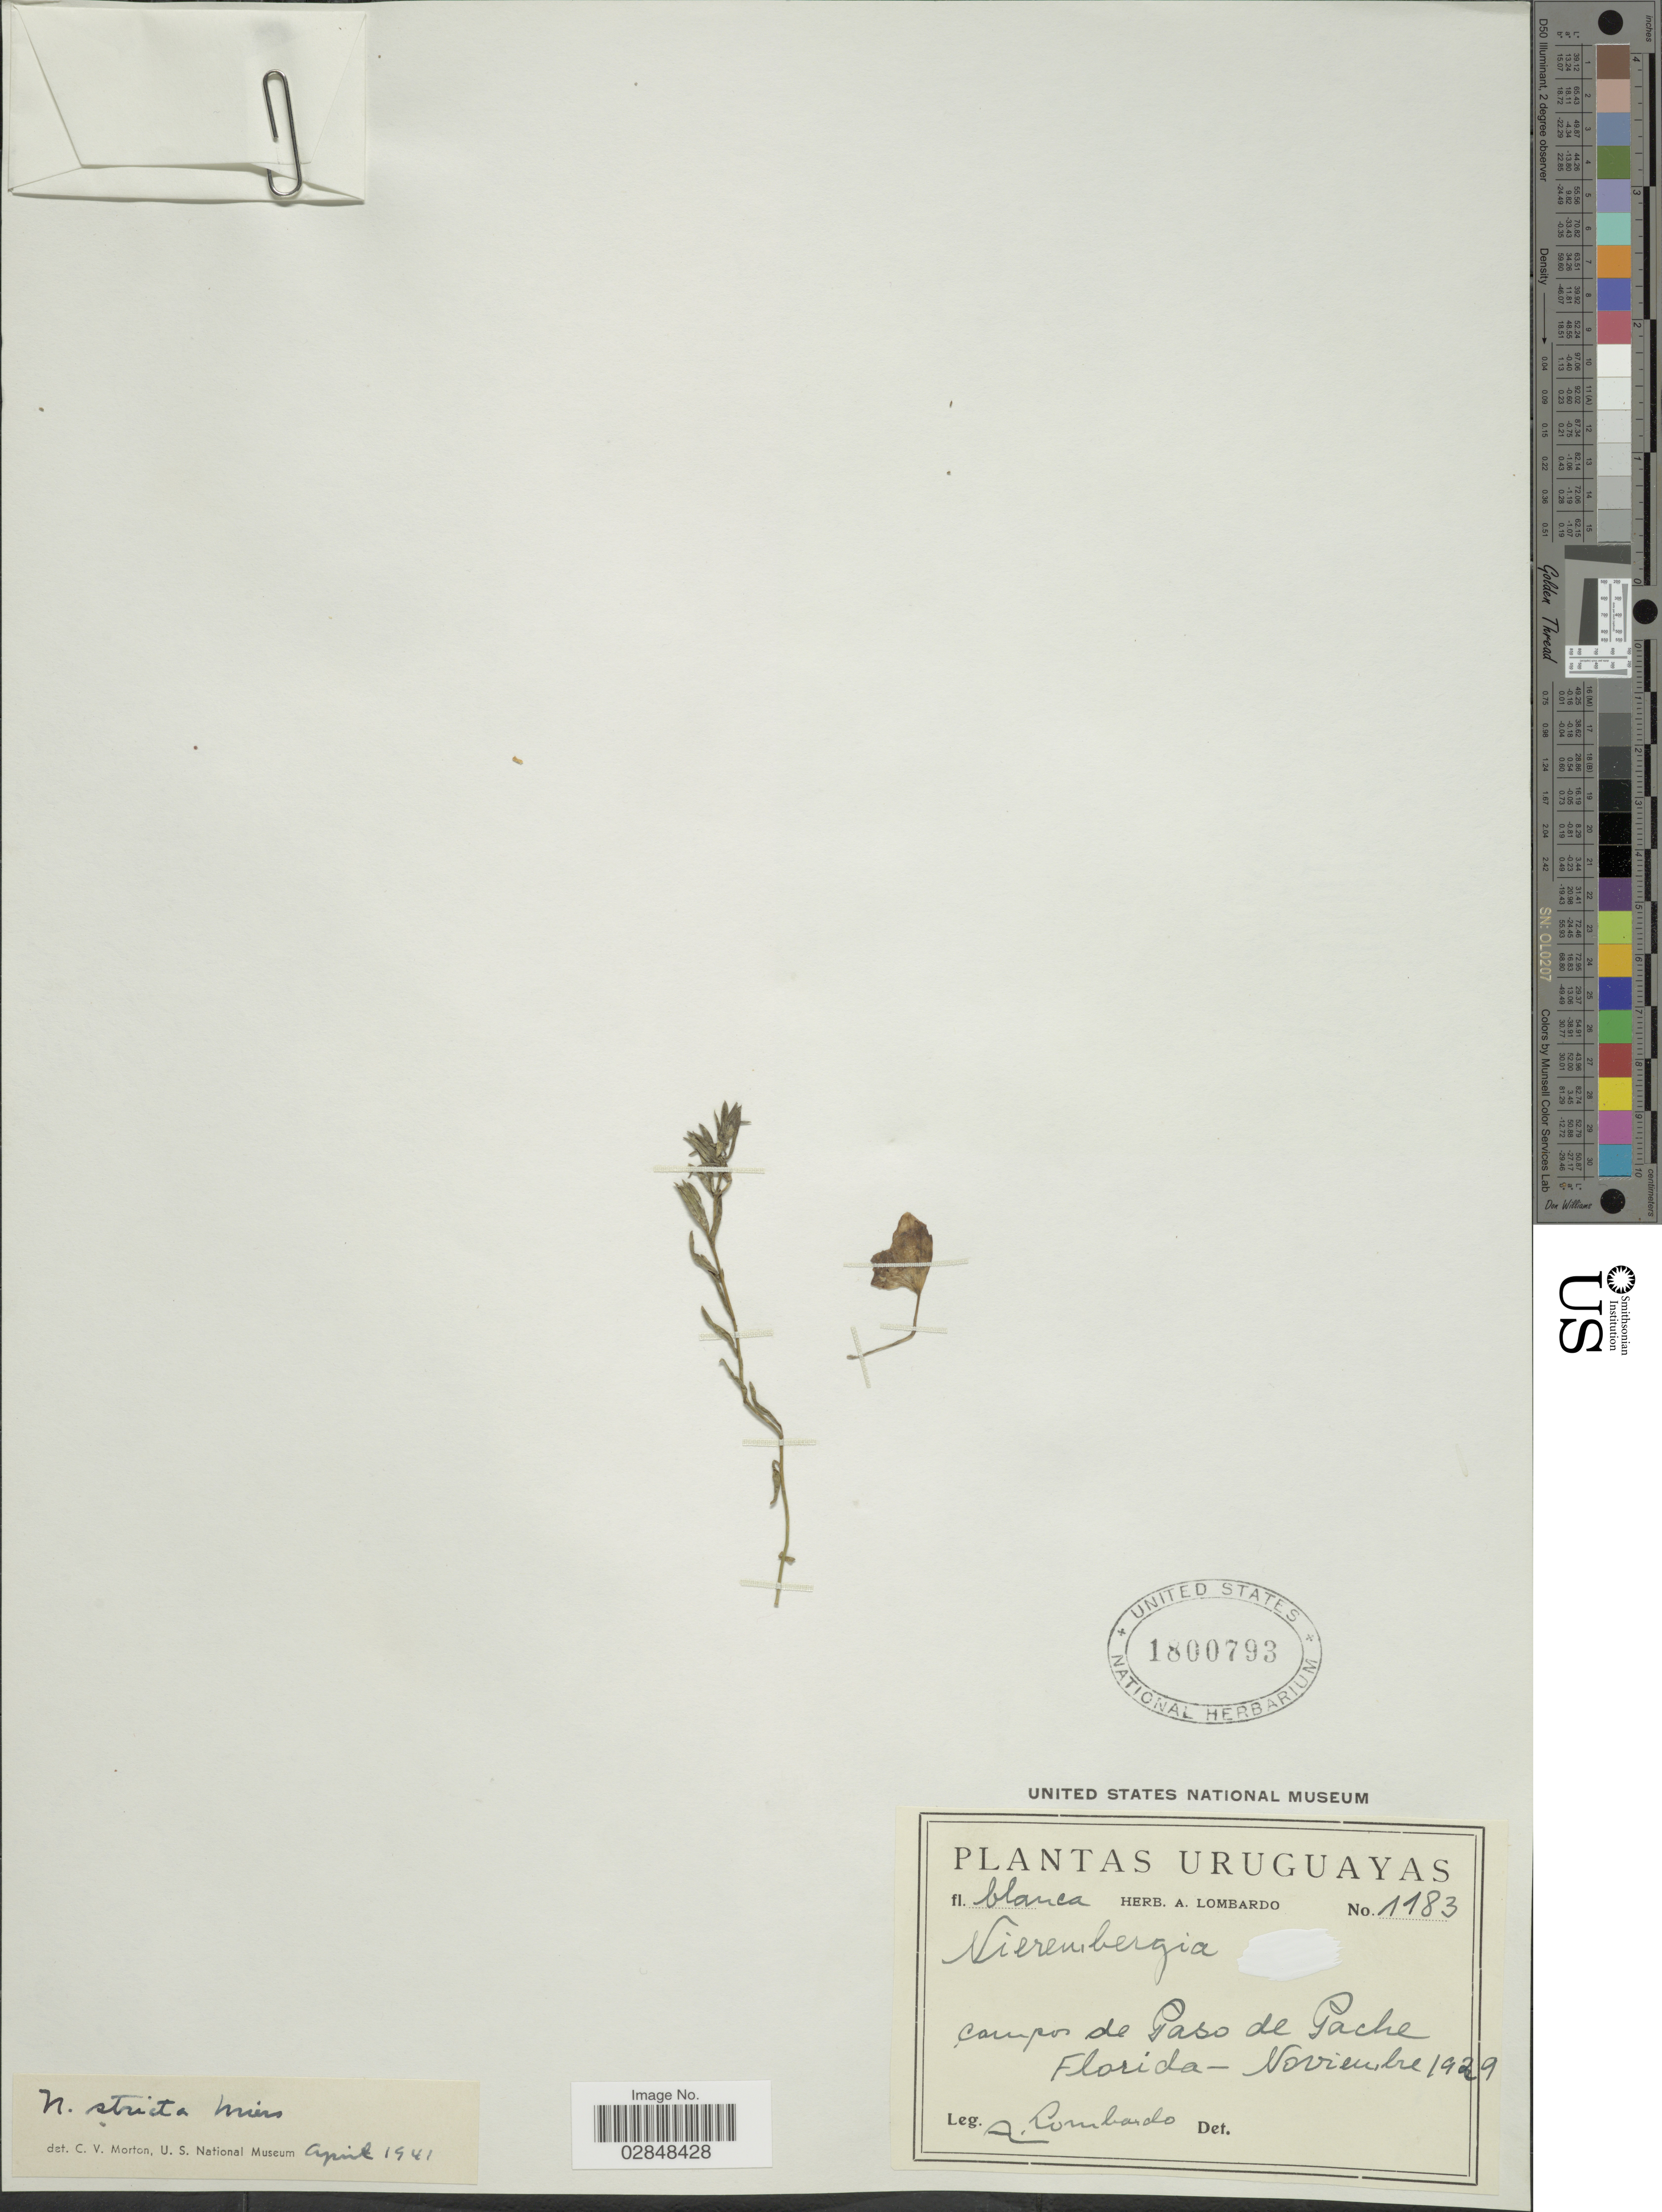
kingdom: Plantae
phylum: Tracheophyta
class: Magnoliopsida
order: Solanales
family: Solanaceae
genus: Nierembergia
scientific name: Nierembergia stricta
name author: Miers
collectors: A. Lombardo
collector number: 1183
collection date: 1929-11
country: Uruguay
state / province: Florida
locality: Campos de Paso de Pache.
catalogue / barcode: US 1800793